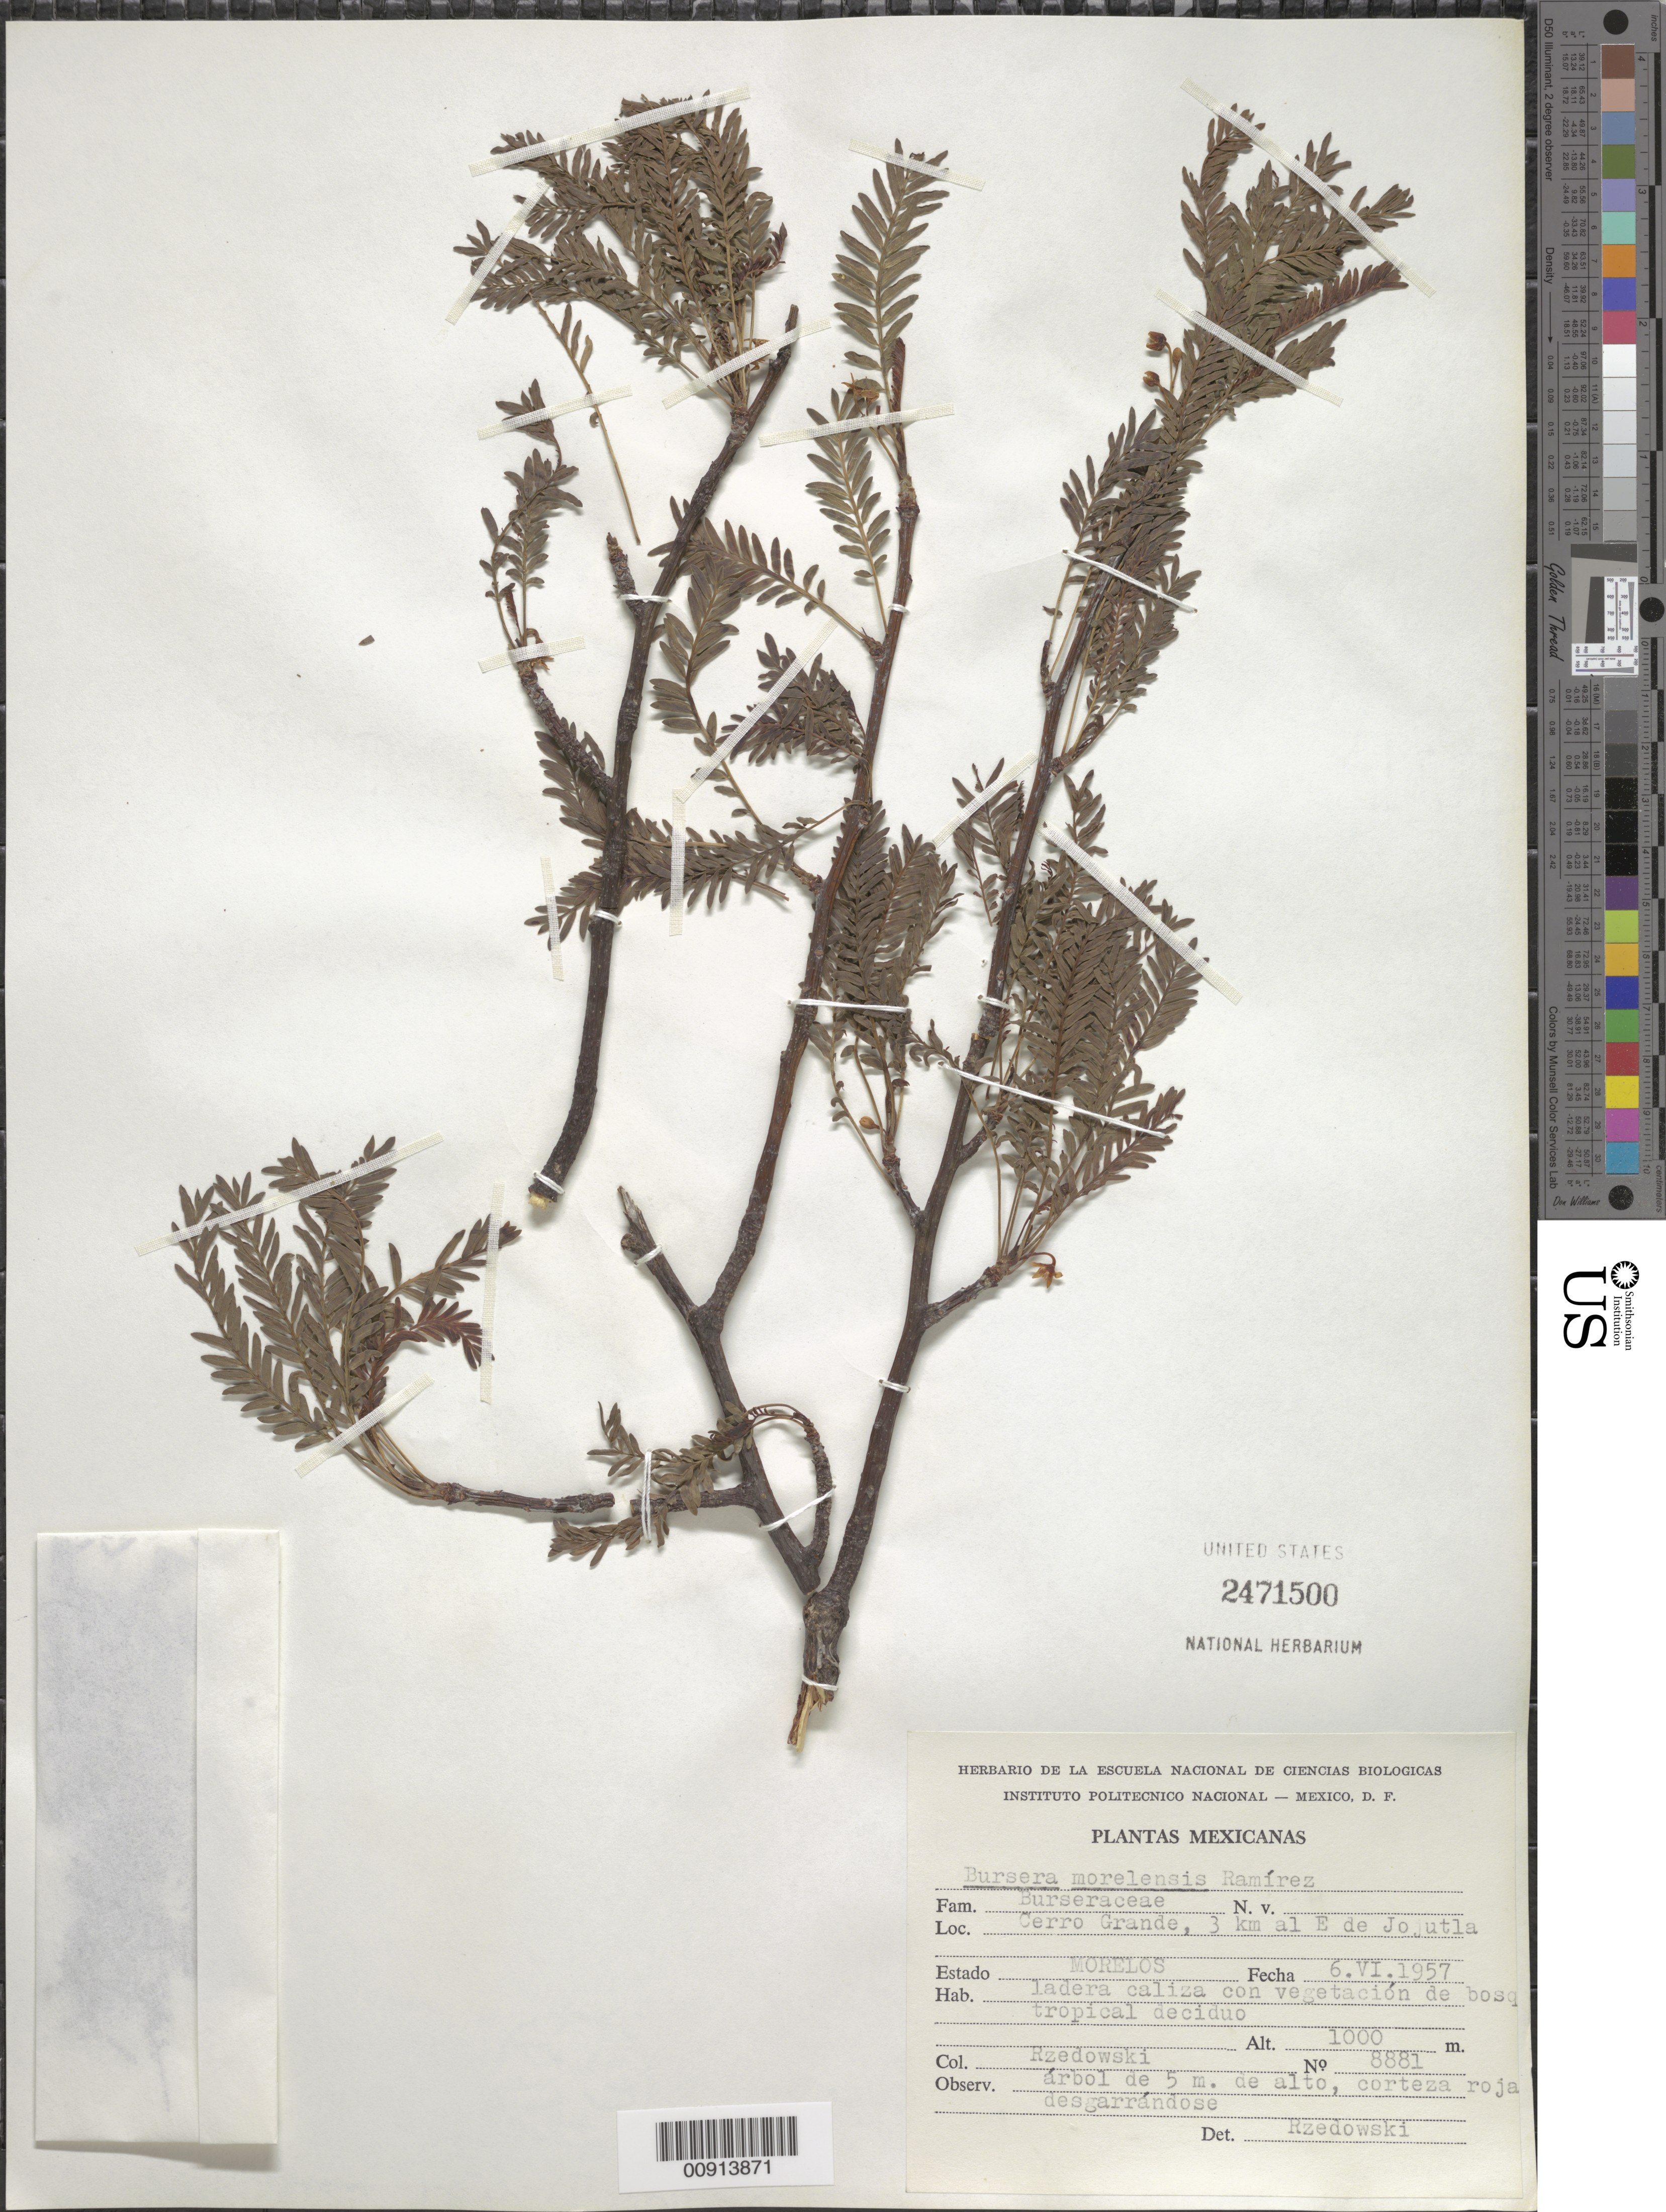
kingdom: Plantae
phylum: Tracheophyta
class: Magnoliopsida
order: Sapindales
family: Burseraceae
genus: Bursera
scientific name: Bursera morelensis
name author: Ramírez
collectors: J. Rzedowski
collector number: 8881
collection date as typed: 06 Jun 1957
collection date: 1957-06-06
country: Mexico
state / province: Morelos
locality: Cerro Grande, 3 km al E de Jojutla, Estado Morelos.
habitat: Ladera caliza con vegetación de bosque tropical deciduo.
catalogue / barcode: US 2471500